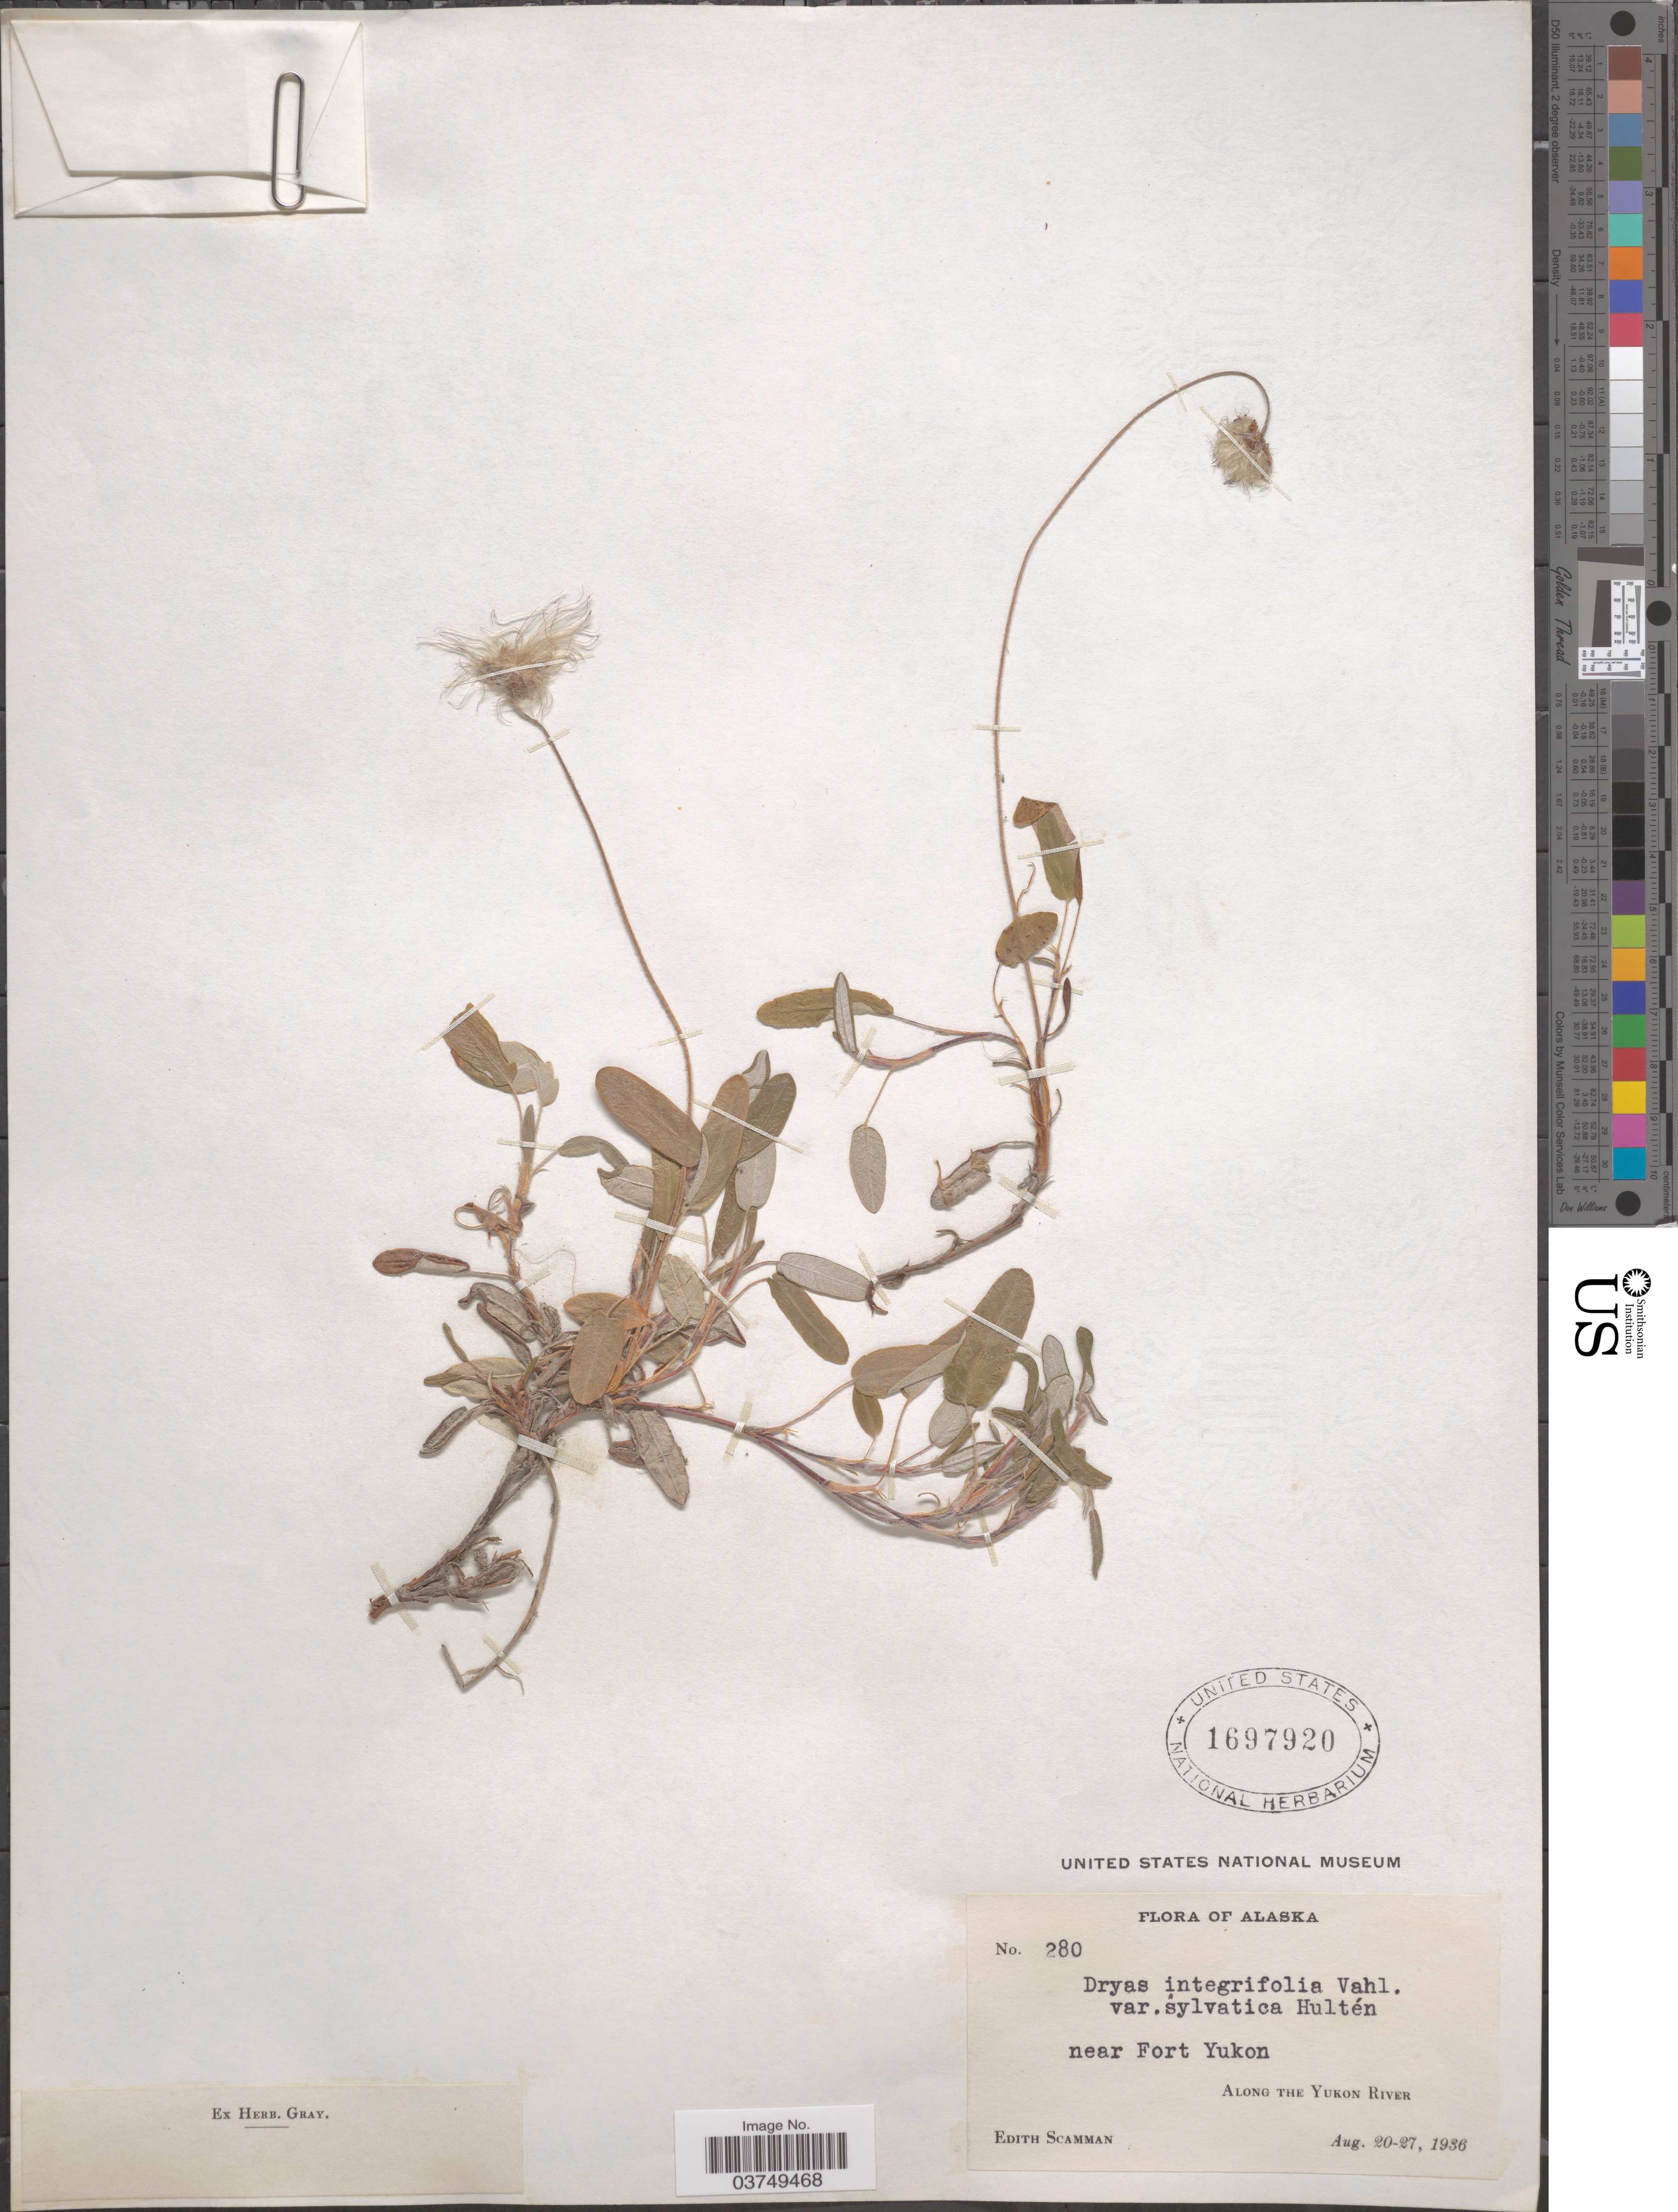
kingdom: Plantae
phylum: Tracheophyta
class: Magnoliopsida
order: Rosales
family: Rosaceae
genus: Dryas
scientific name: Dryas integrifolia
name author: Vahl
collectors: E. Scamman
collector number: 280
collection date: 1936-08-20/1936-08-27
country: United States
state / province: Alaska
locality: Near Fort Yukon. Along the Yukon River.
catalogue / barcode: US 1697920